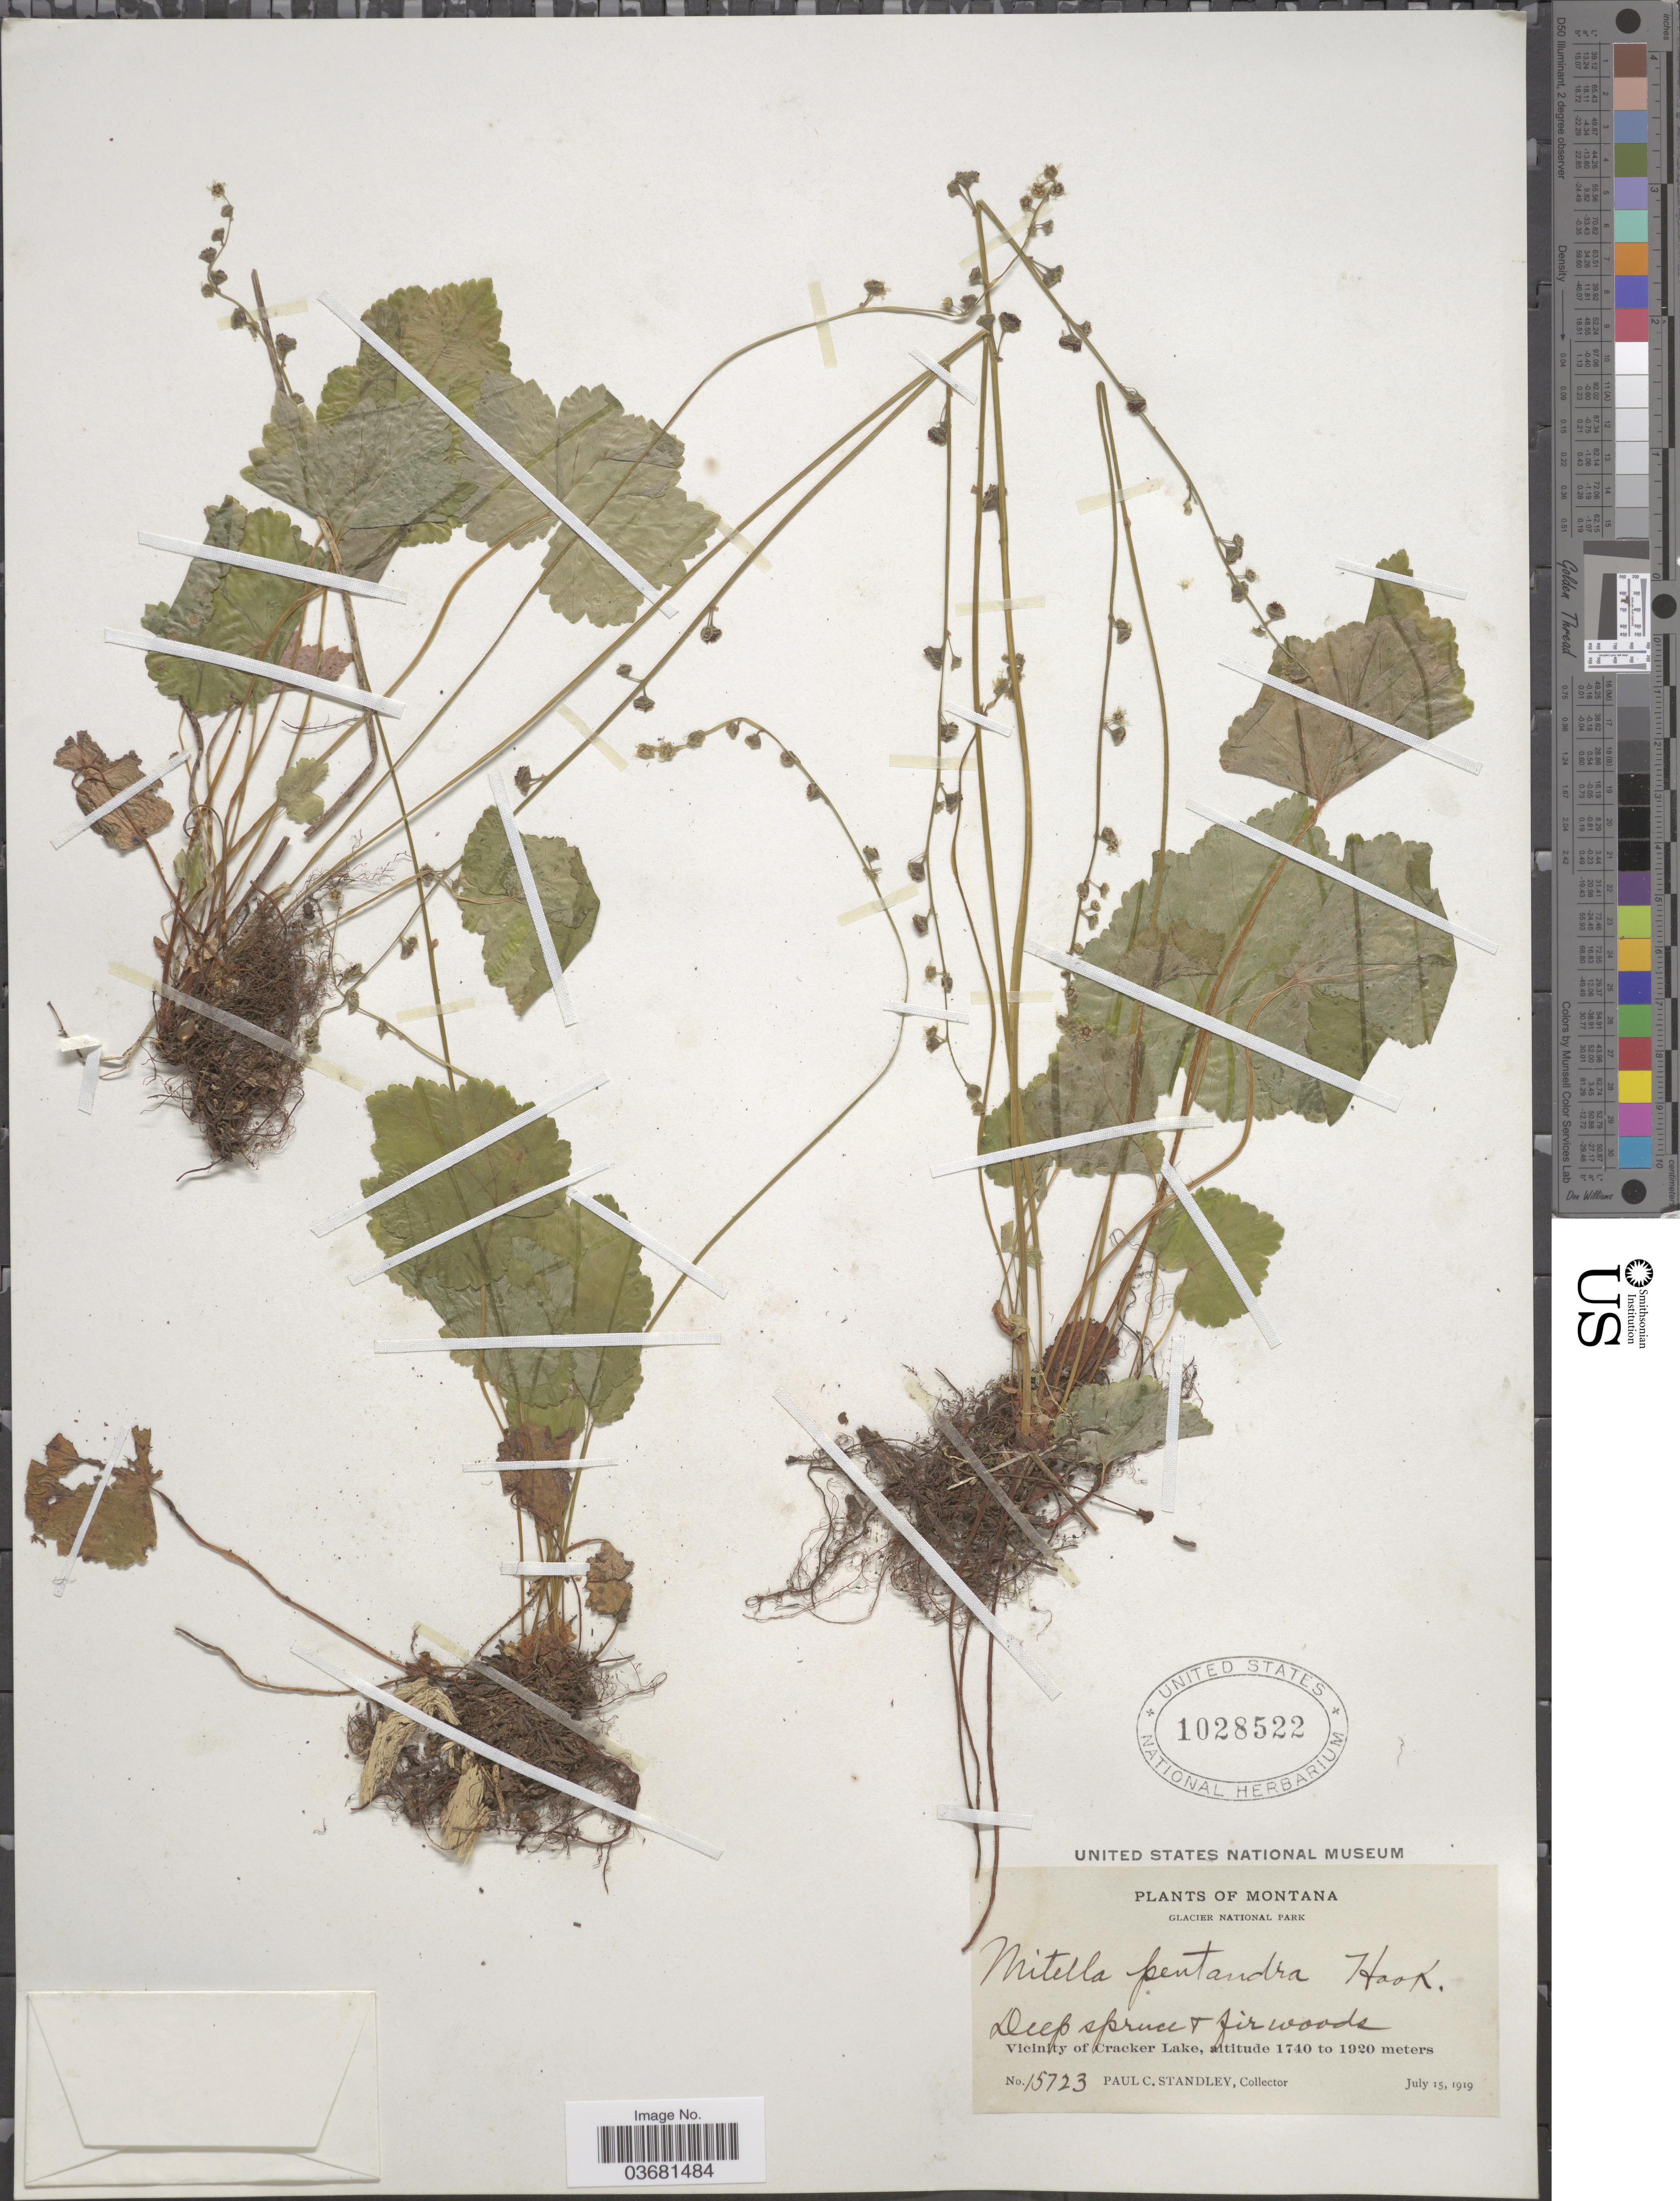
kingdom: Plantae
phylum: Tracheophyta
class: Magnoliopsida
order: Saxifragales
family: Saxifragaceae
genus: Mitella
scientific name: Mitella pentandra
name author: Hook.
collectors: P. C. Standley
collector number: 15723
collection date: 1919-07-15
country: United States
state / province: Montana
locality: Glacier National Park. Vicinity of Cracker Lake.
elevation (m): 1740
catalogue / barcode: US 1028522